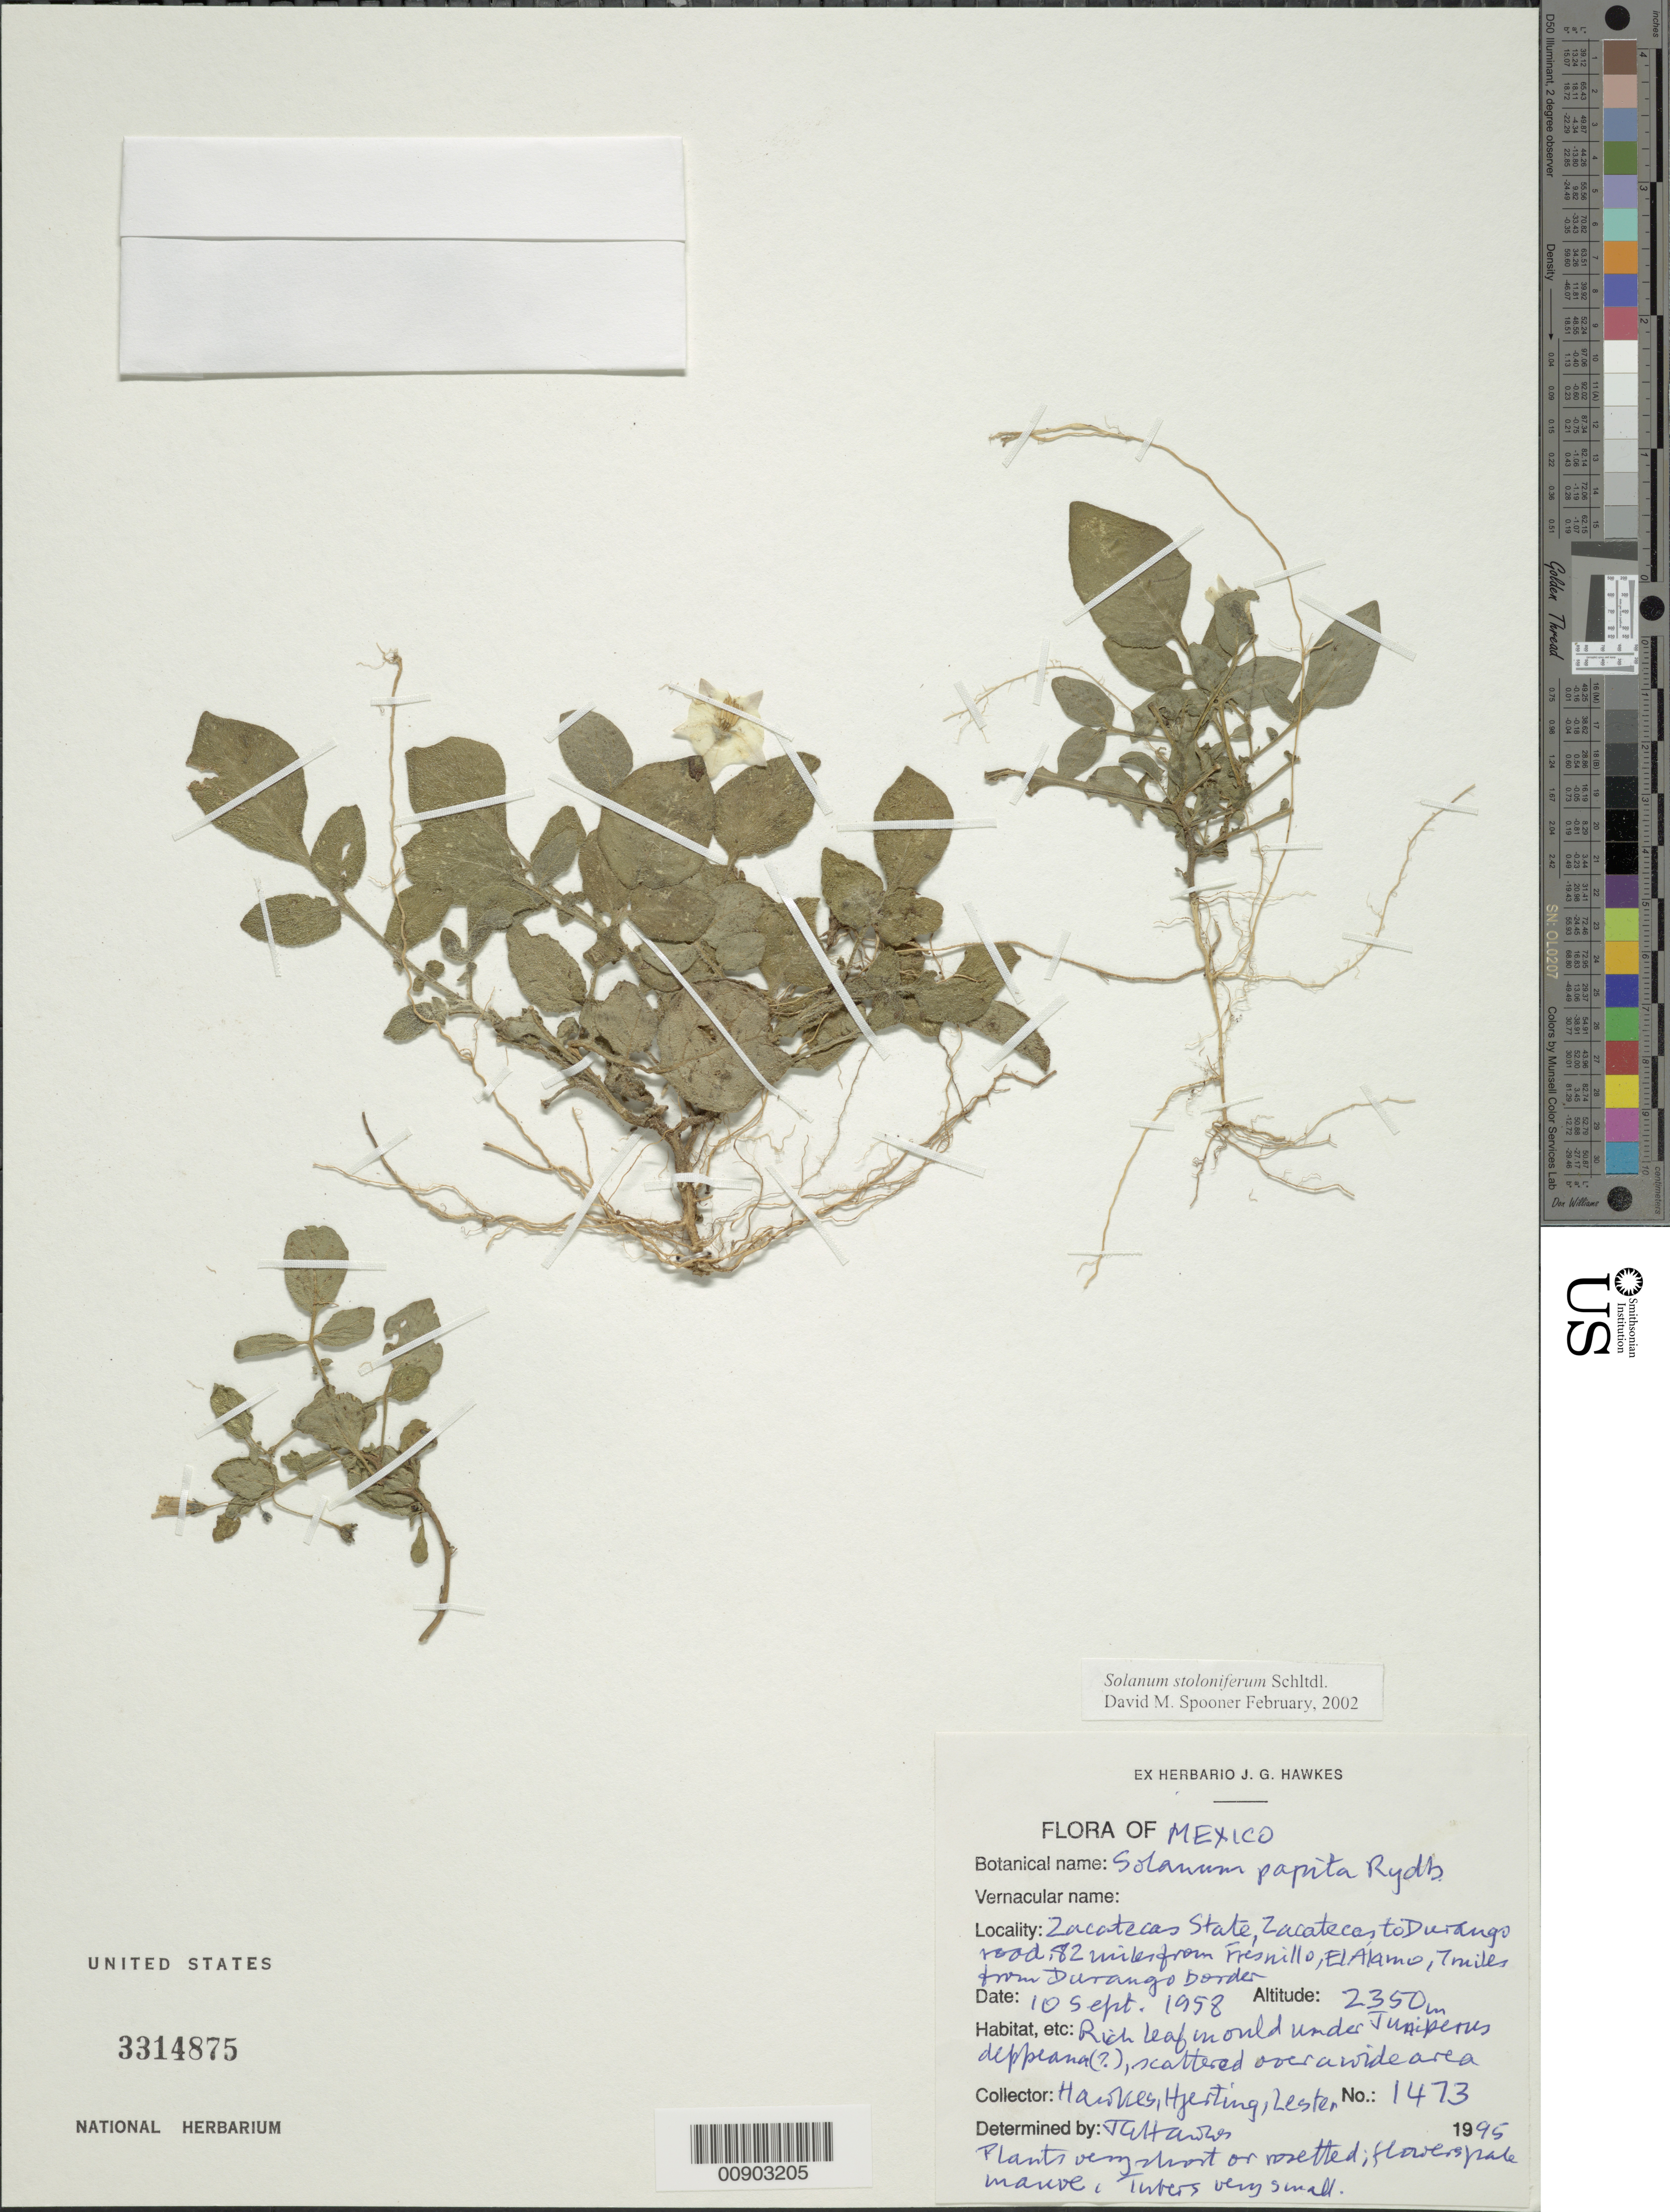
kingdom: Plantae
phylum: Tracheophyta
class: Magnoliopsida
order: Solanales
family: Solanaceae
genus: Solanum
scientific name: Solanum stoloniferum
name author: Schltdl.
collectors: J. G. Hawkes, J. P. Hjerting & R. Lester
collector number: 1473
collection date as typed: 10 Sep 1958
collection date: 1958-09-10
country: Mexico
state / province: Zacatecas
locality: Zacatecas to Durango road, 82 miles from Fresnillo, El Alamo, 7 miles from Durango border.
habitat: Rich leaf mould under Juniperus deppeana (?).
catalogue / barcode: US 3314875